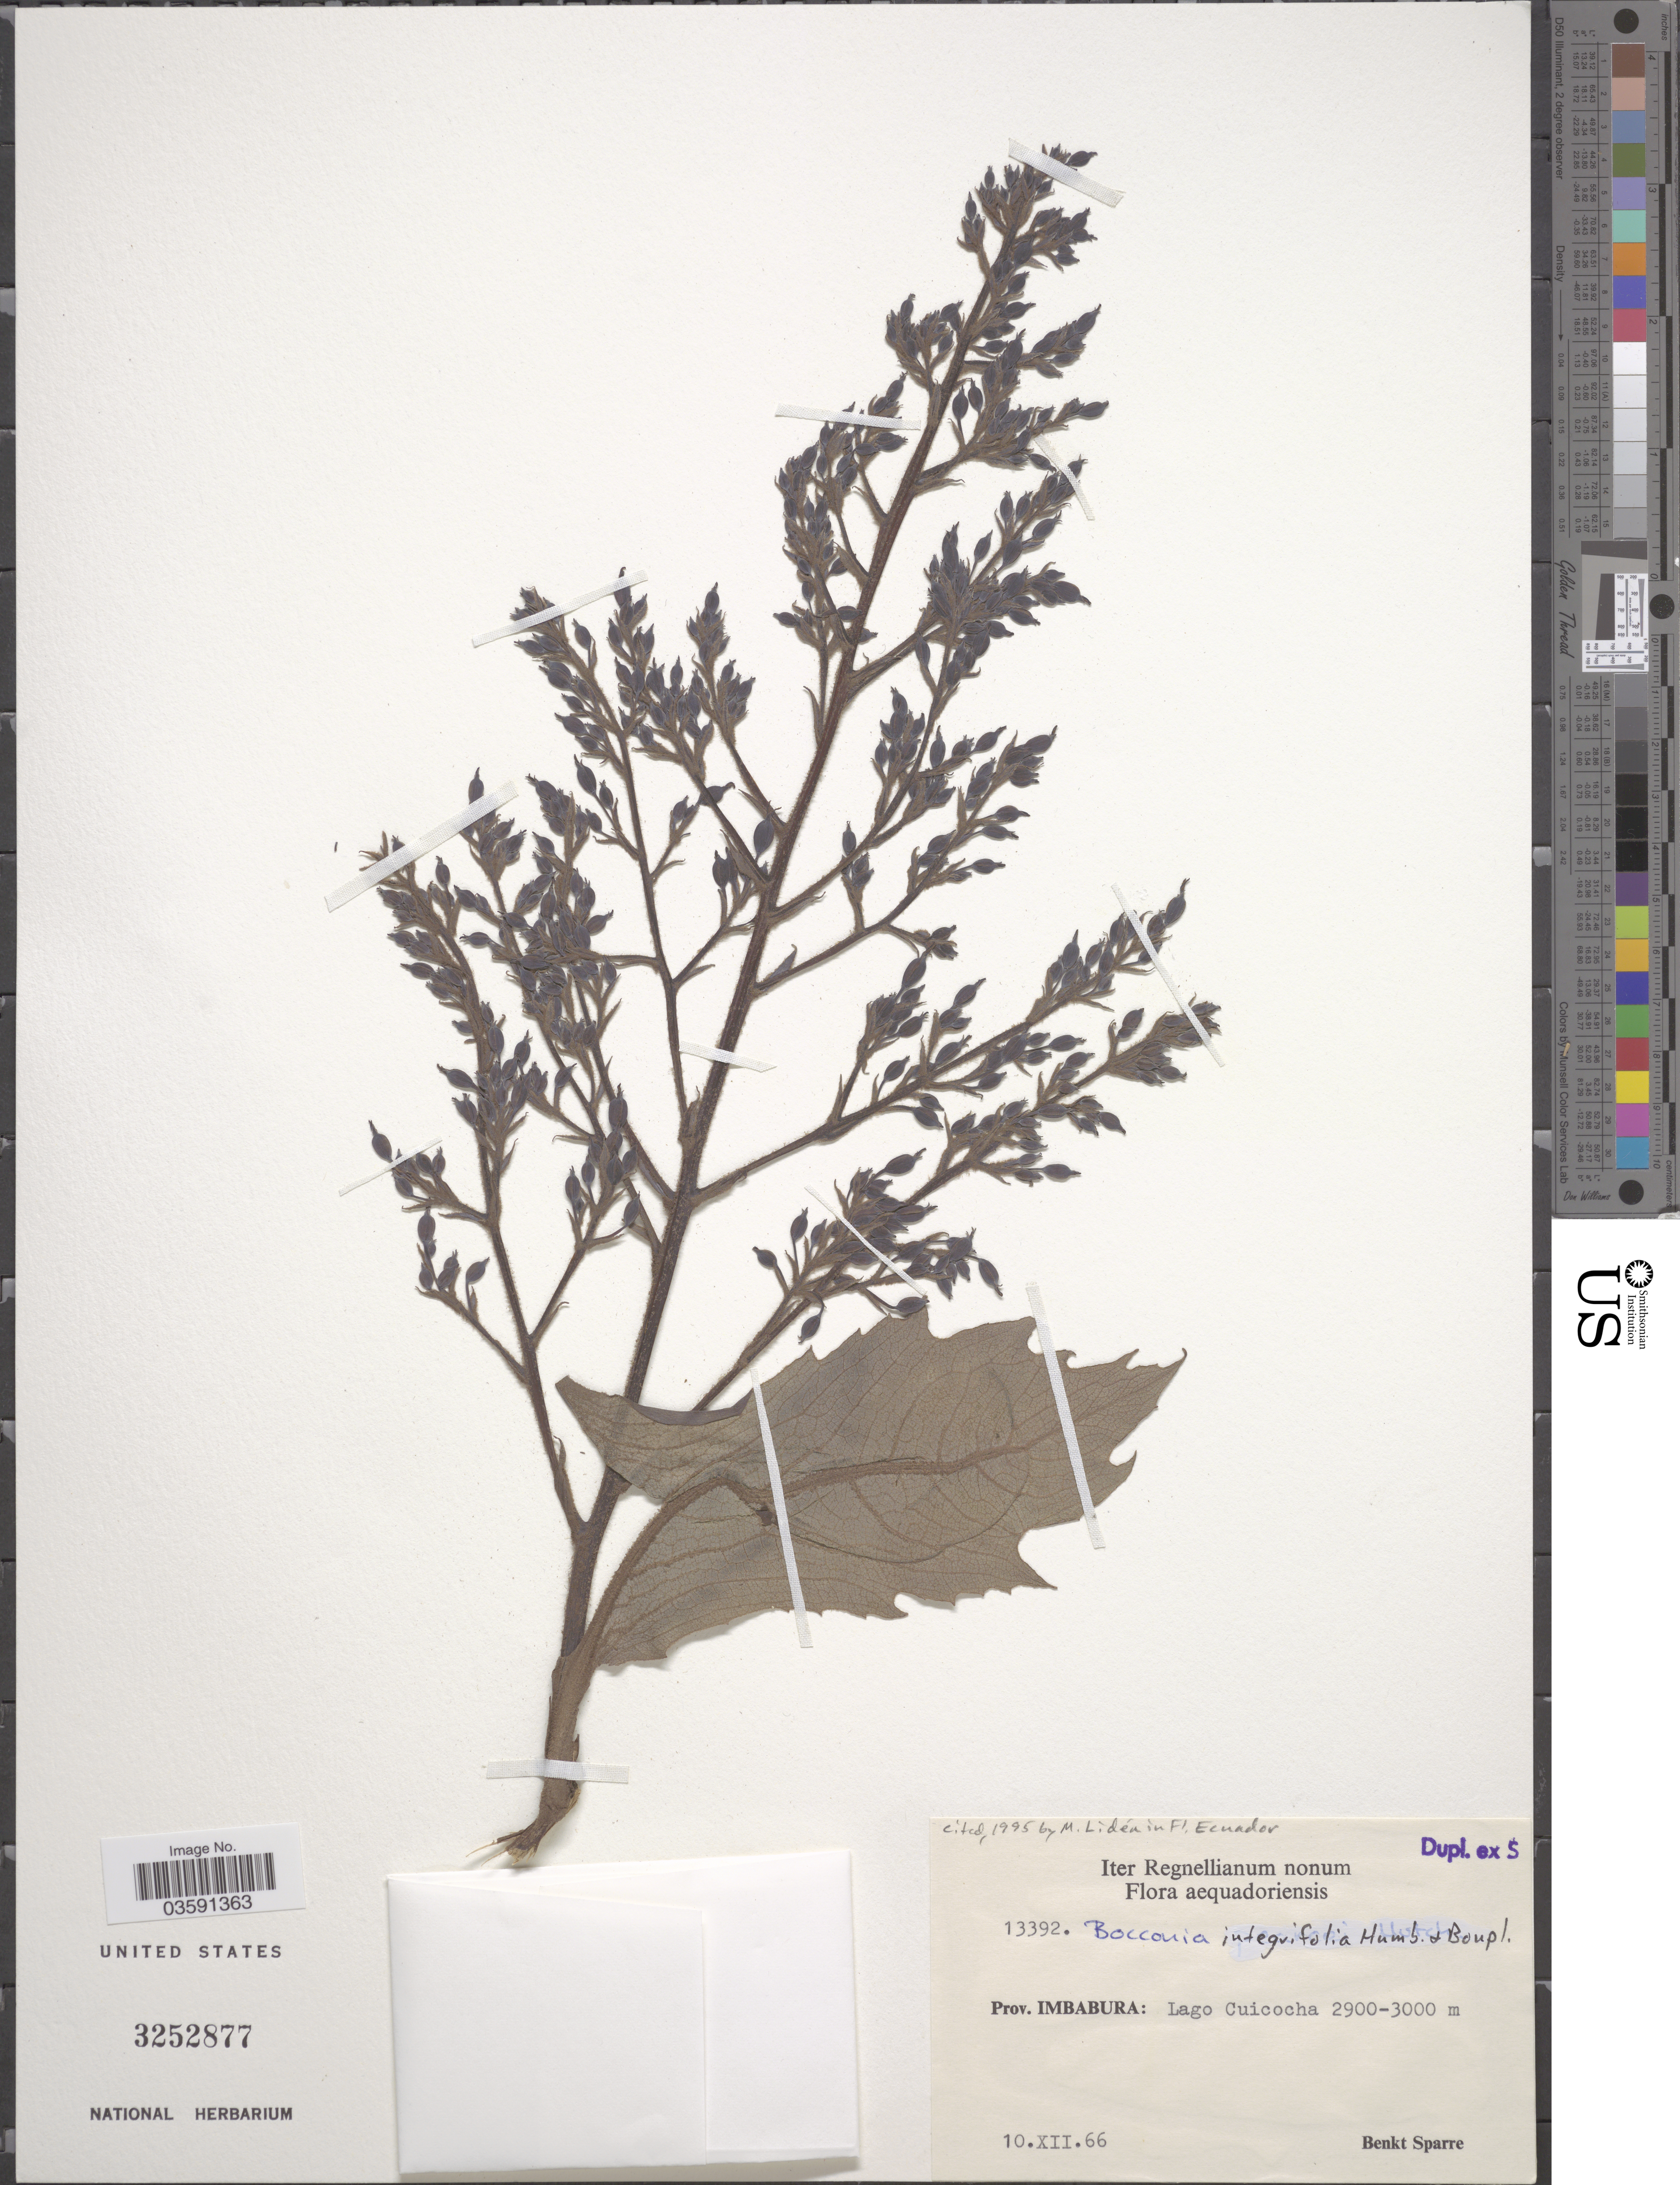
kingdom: Plantae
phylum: Tracheophyta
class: Magnoliopsida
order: Ranunculales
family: Papaveraceae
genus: Bocconia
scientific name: Bocconia integrifolia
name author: Bonpl.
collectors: B. Sparre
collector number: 13392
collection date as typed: Transcribed d/m/y: 10/12/66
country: Ecuador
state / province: Imbabura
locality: Lago Cuicocha.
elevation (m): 2900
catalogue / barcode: US 3252877